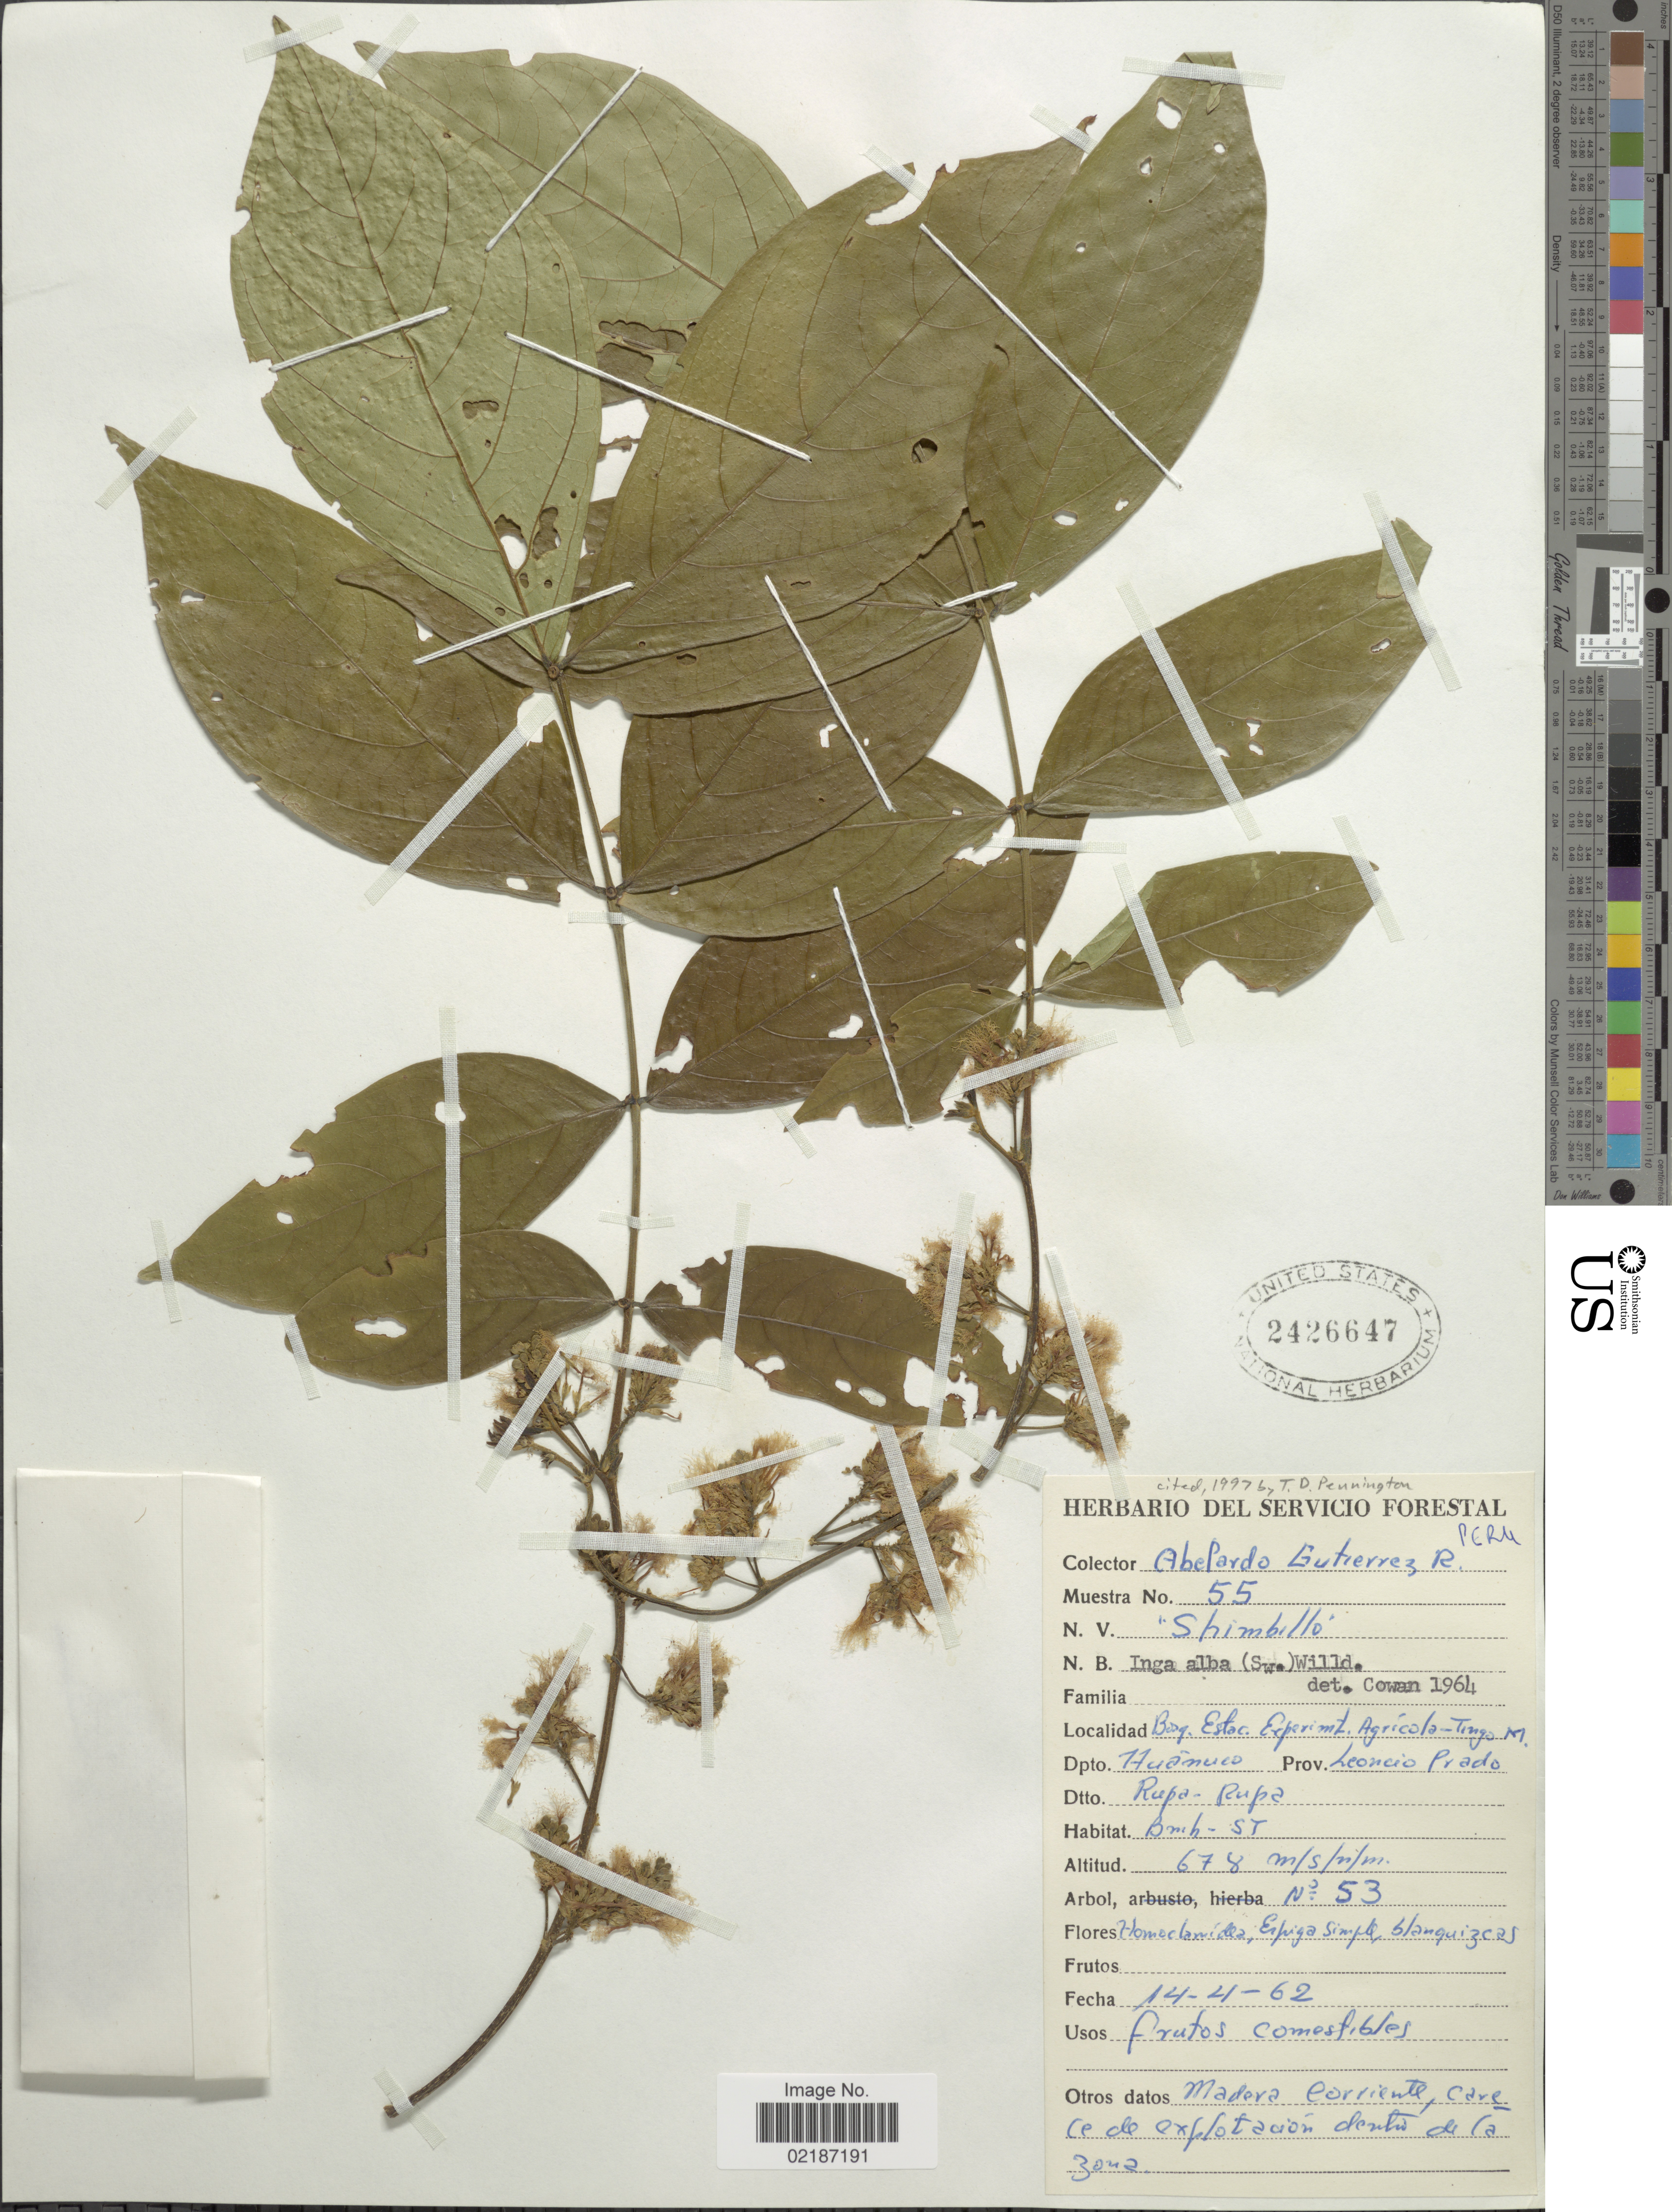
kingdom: Plantae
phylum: Tracheophyta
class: Magnoliopsida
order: Fabales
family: Fabaceae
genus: Inga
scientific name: Inga alba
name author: (Sw.) Willd.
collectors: A. Gutiérrez R.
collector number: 55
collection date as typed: Transcribed d/m/y: 14/4/62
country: Peru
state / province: Huánuco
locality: Biog. Estac. Experimt. Agrícola-Tingo M., Prov. Leoncio Prado, Dtto. Rupa-Rupa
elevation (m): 678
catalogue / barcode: US 2426647